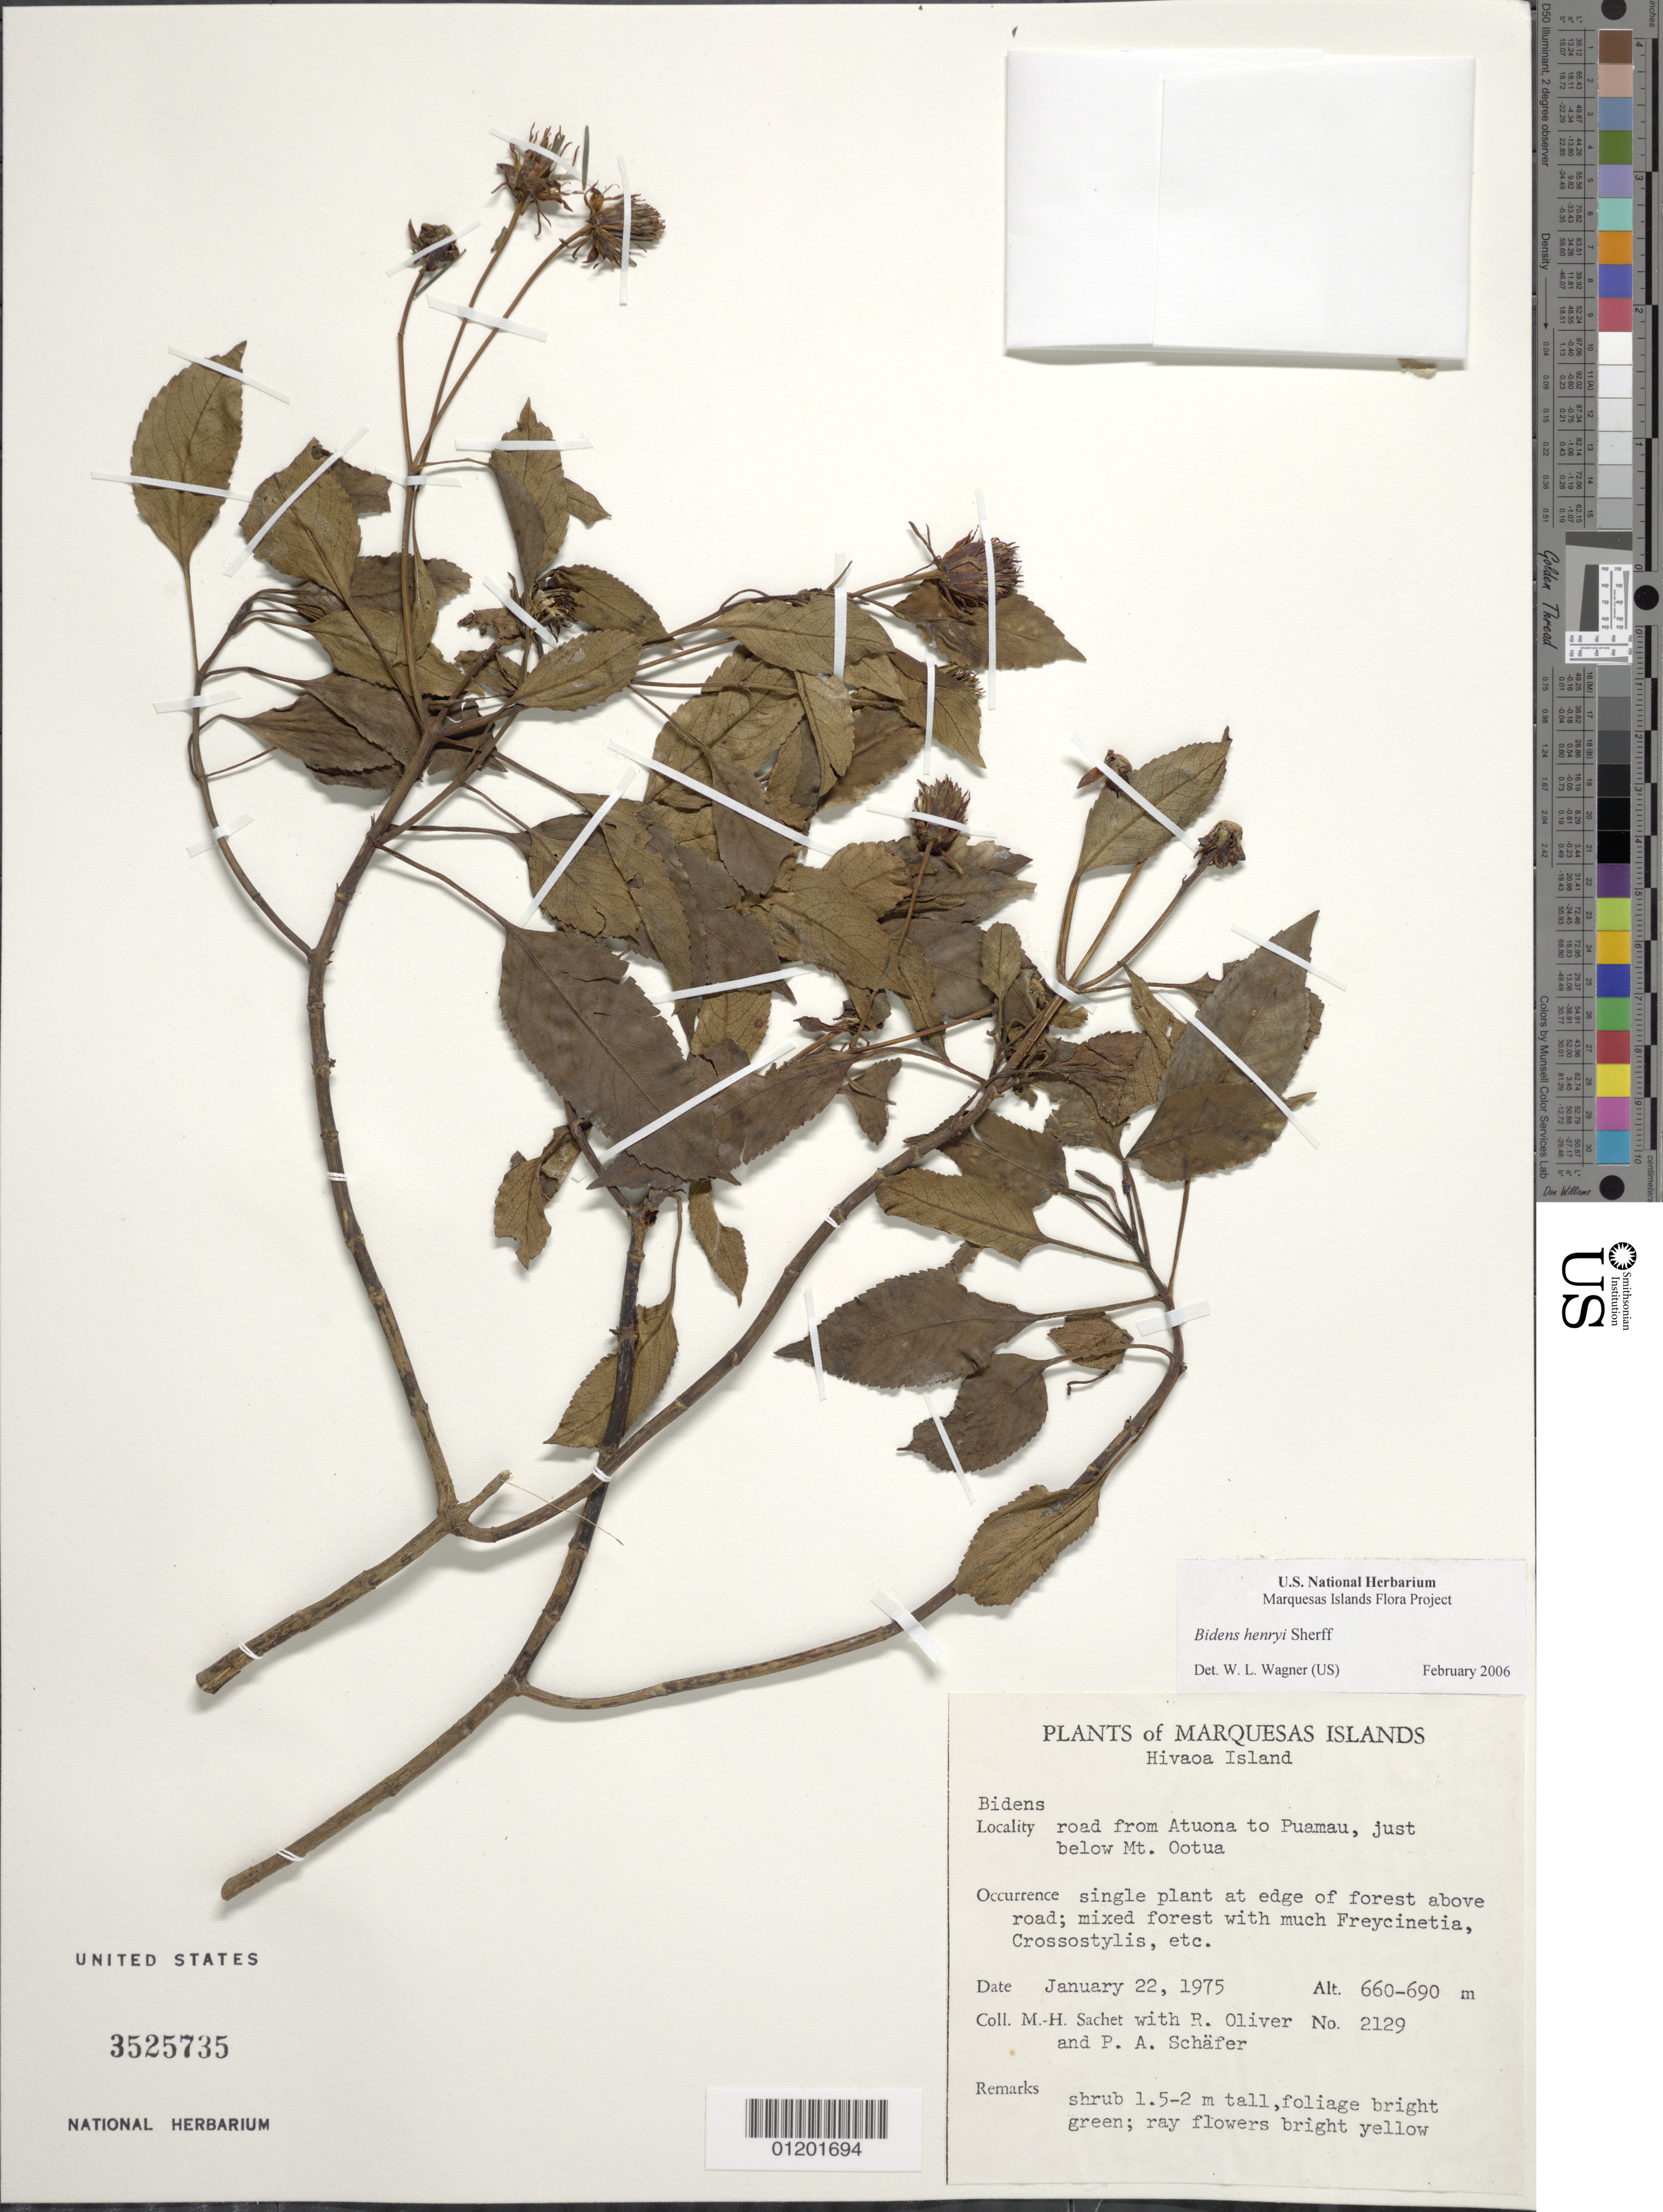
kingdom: Plantae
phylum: Tracheophyta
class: Magnoliopsida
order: Asterales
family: Asteraceae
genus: Bidens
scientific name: Bidens henryi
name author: Sherff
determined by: Wagner, W. L., (BOT), Smithsonian Institution - National Museum of Natural History (UNITED STATES)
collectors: M.-H. Sachet, R. L. Oliver & P. A. Schäfer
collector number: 2129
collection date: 1975-01-22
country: French Polynesia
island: Hiva Oa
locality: Road from Atuona to Puamau, just below Mt. Ootua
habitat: Single plant at edge of forest above road; mixed forest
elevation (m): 660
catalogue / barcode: US 3525735